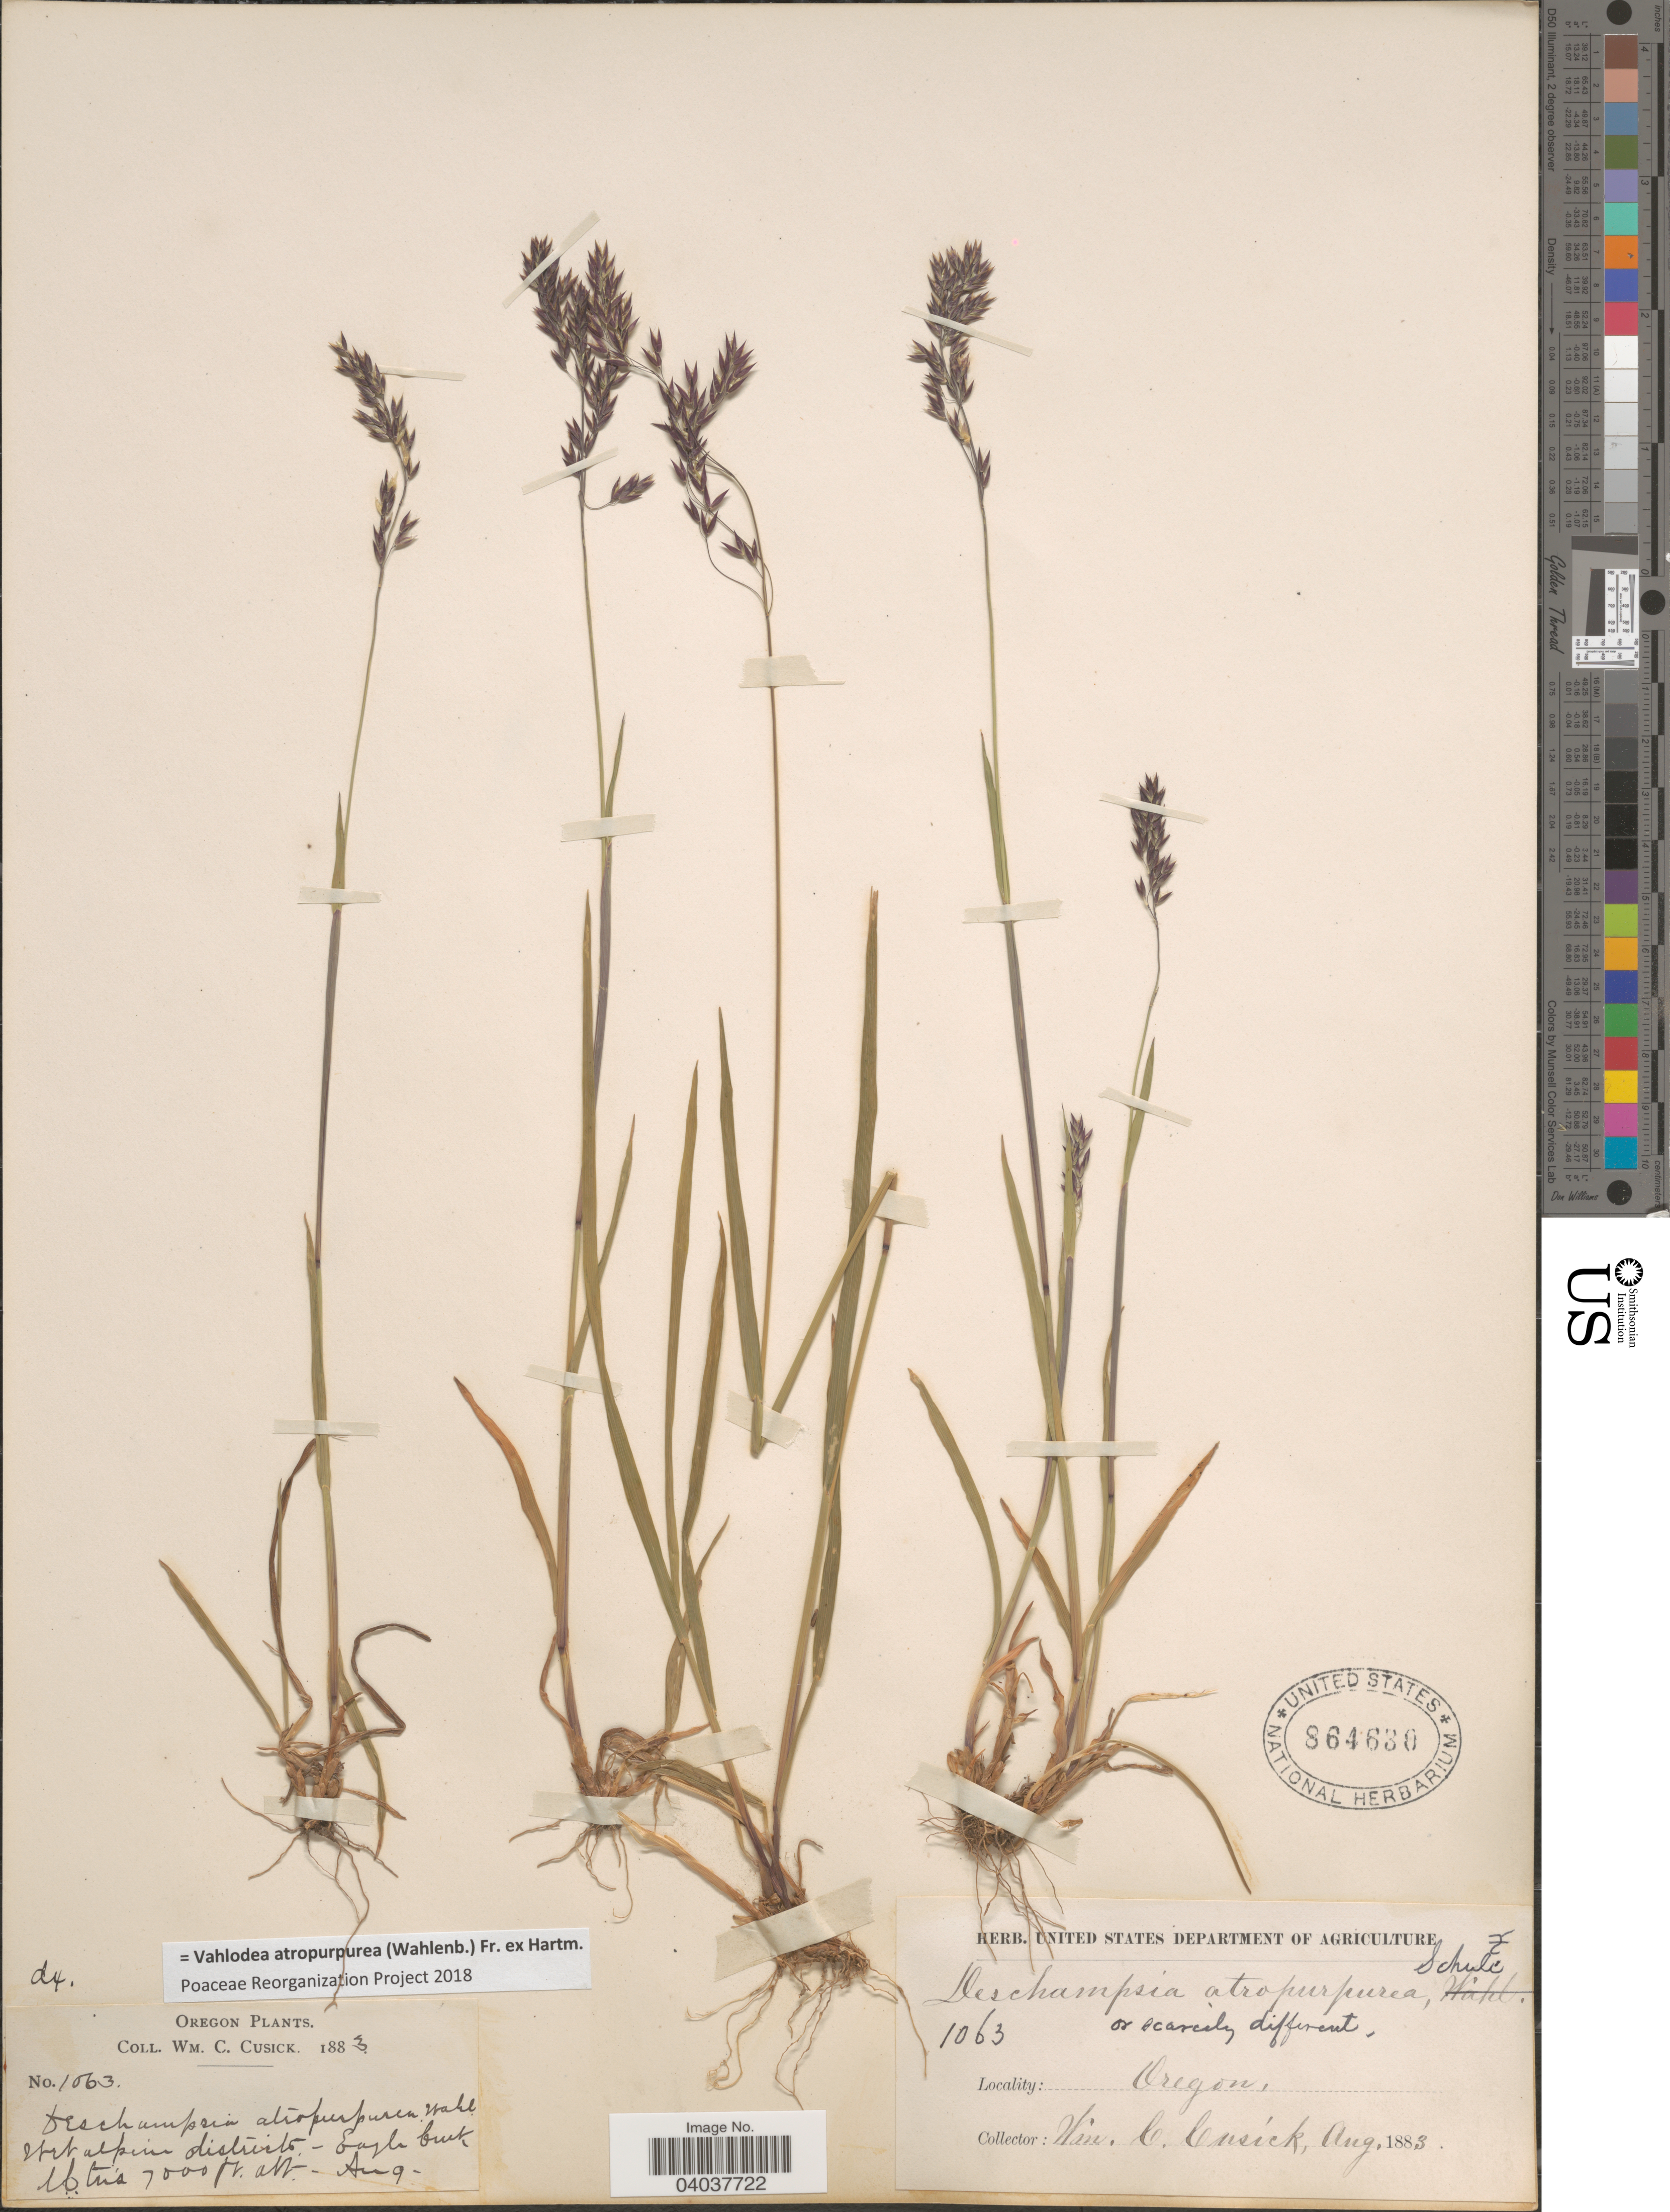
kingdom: Plantae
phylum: Tracheophyta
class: Liliopsida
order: Poales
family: Poaceae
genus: Vahlodea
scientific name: Vahlodea atropurpurea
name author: (Wahlenb.) Fr. ex Hartm.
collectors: W. C. Cusick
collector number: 1063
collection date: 1883-08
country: United States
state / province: Oregon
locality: Wet alpine district. Eagle Creek Mtn's.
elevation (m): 2134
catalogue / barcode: US 864630